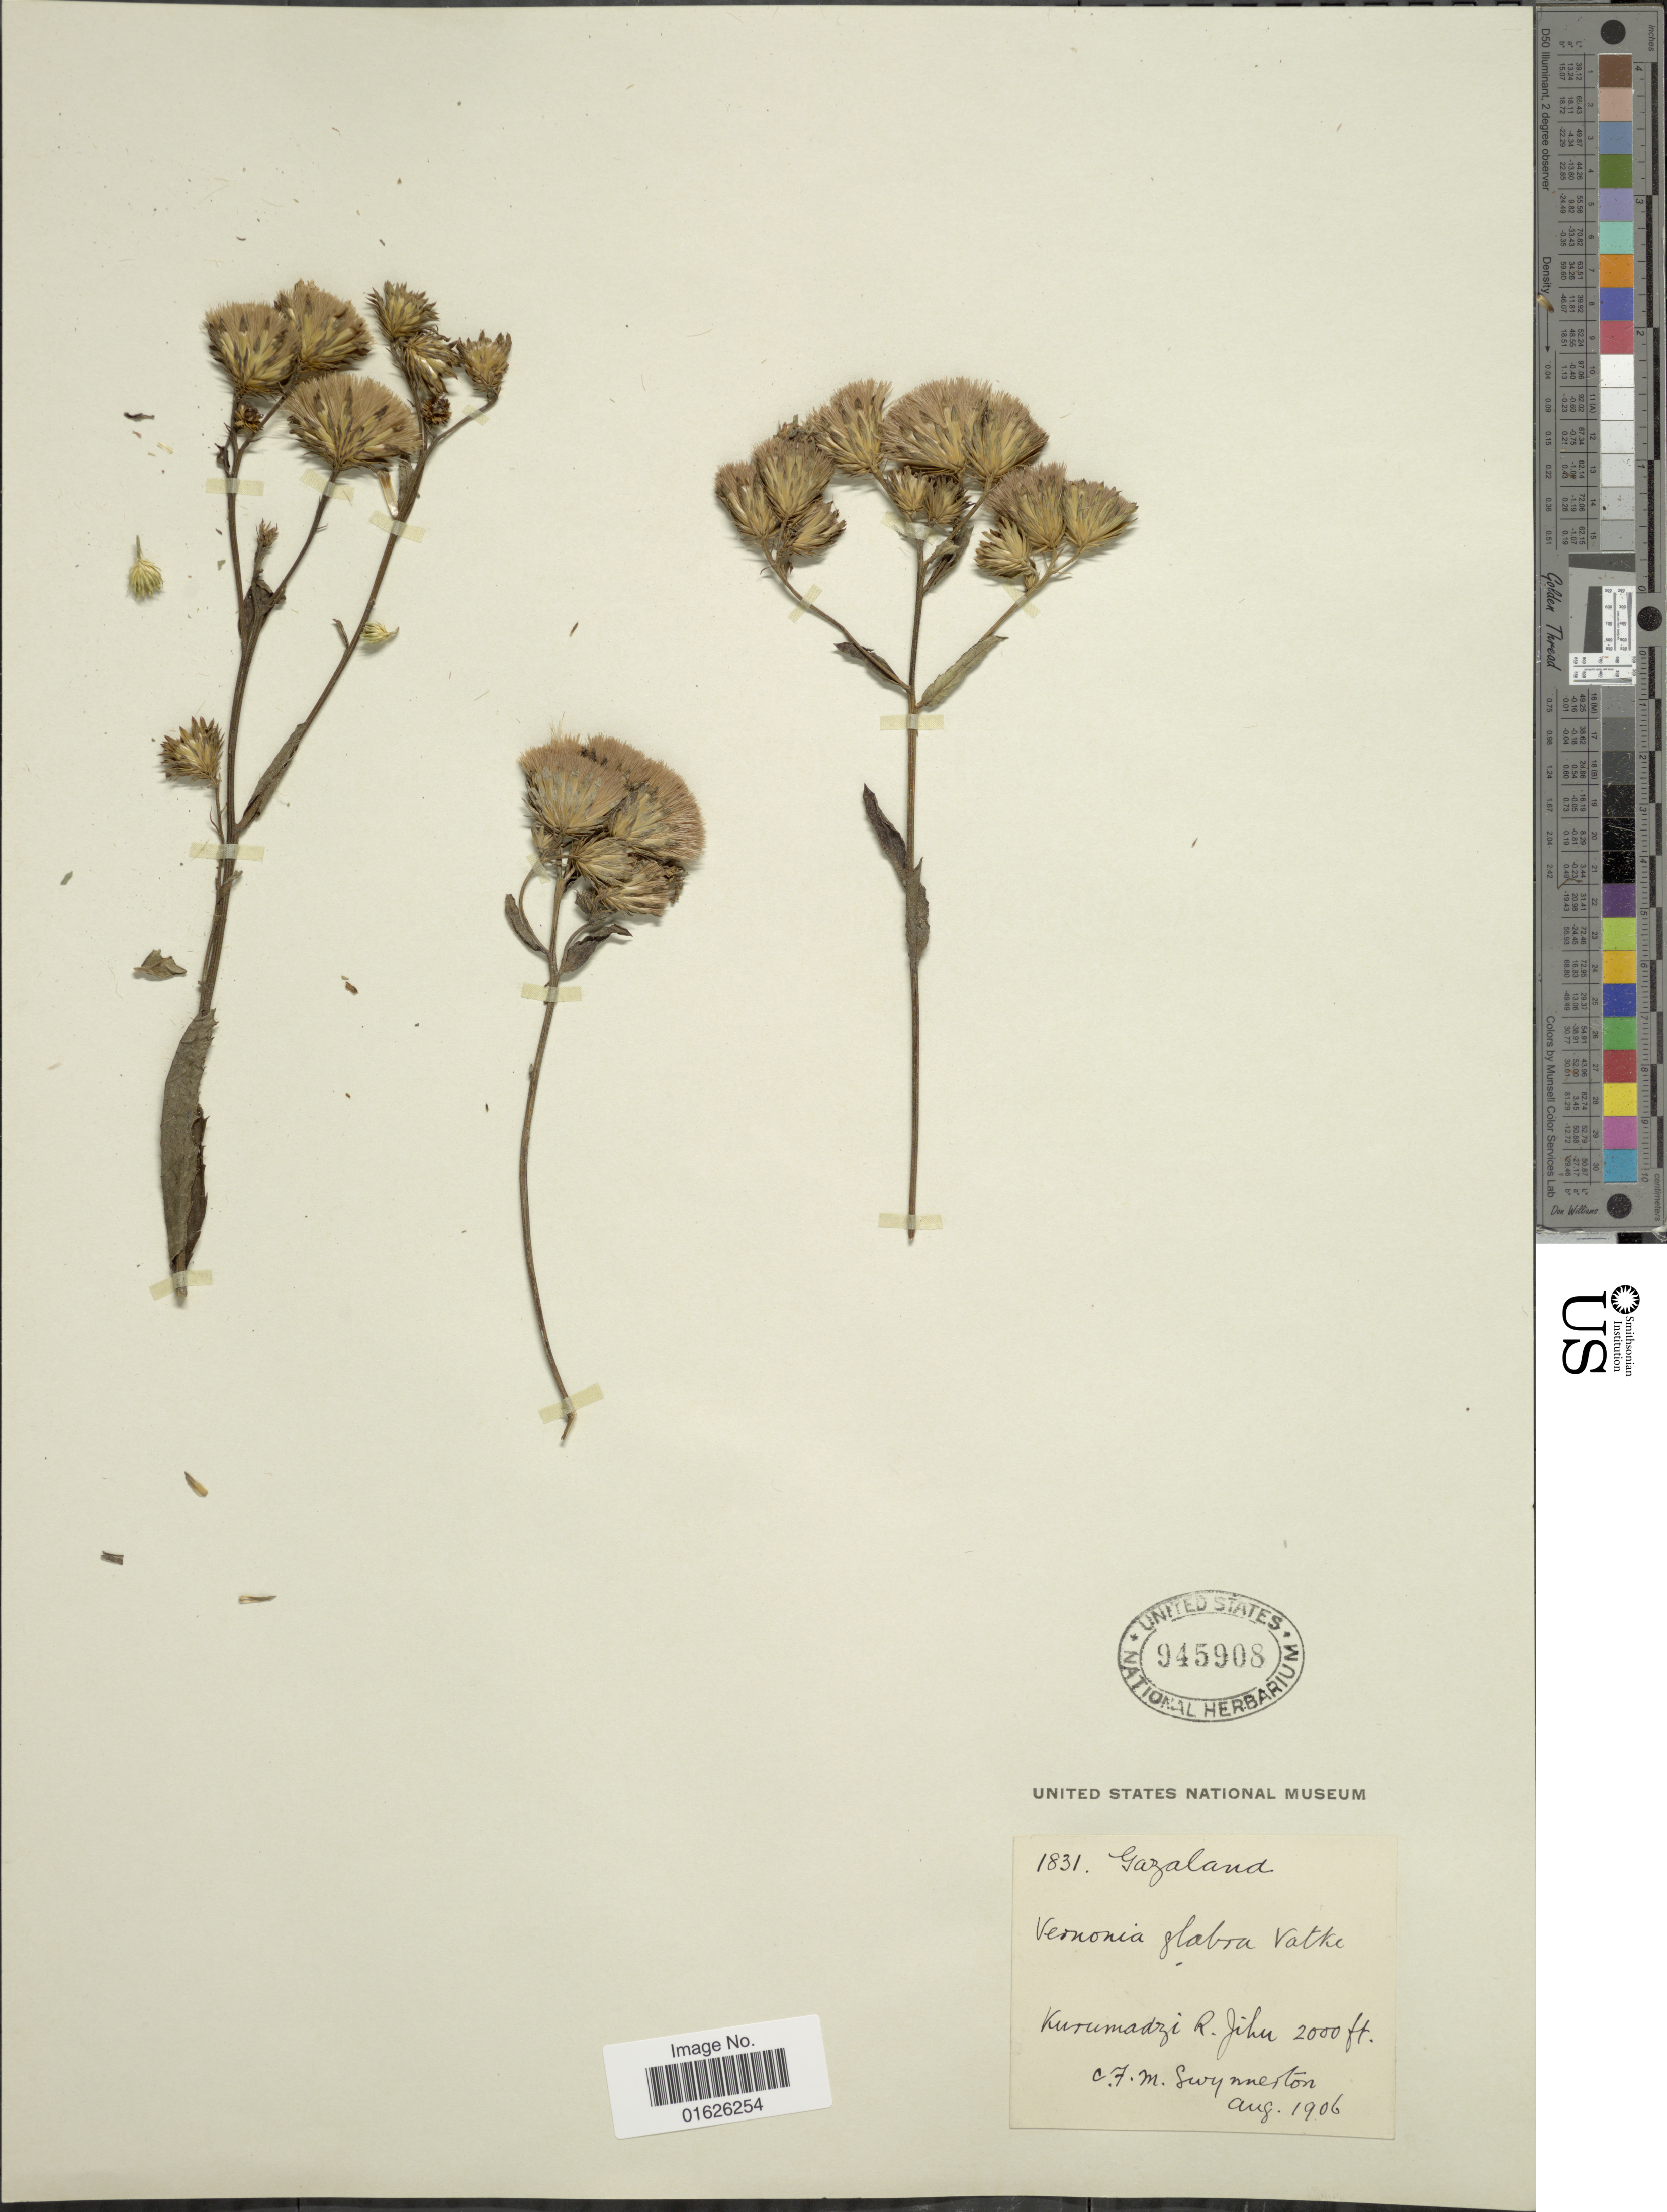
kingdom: Plantae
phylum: Tracheophyta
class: Magnoliopsida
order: Asterales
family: Asteraceae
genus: Linzia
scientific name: Linzia glabra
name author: Steetz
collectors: C. Swynnerton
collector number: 1831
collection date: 1906-08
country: Mozambique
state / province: Gaza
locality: Gazaland, Kurumadzi R. Jihu.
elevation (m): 610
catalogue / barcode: US 945908